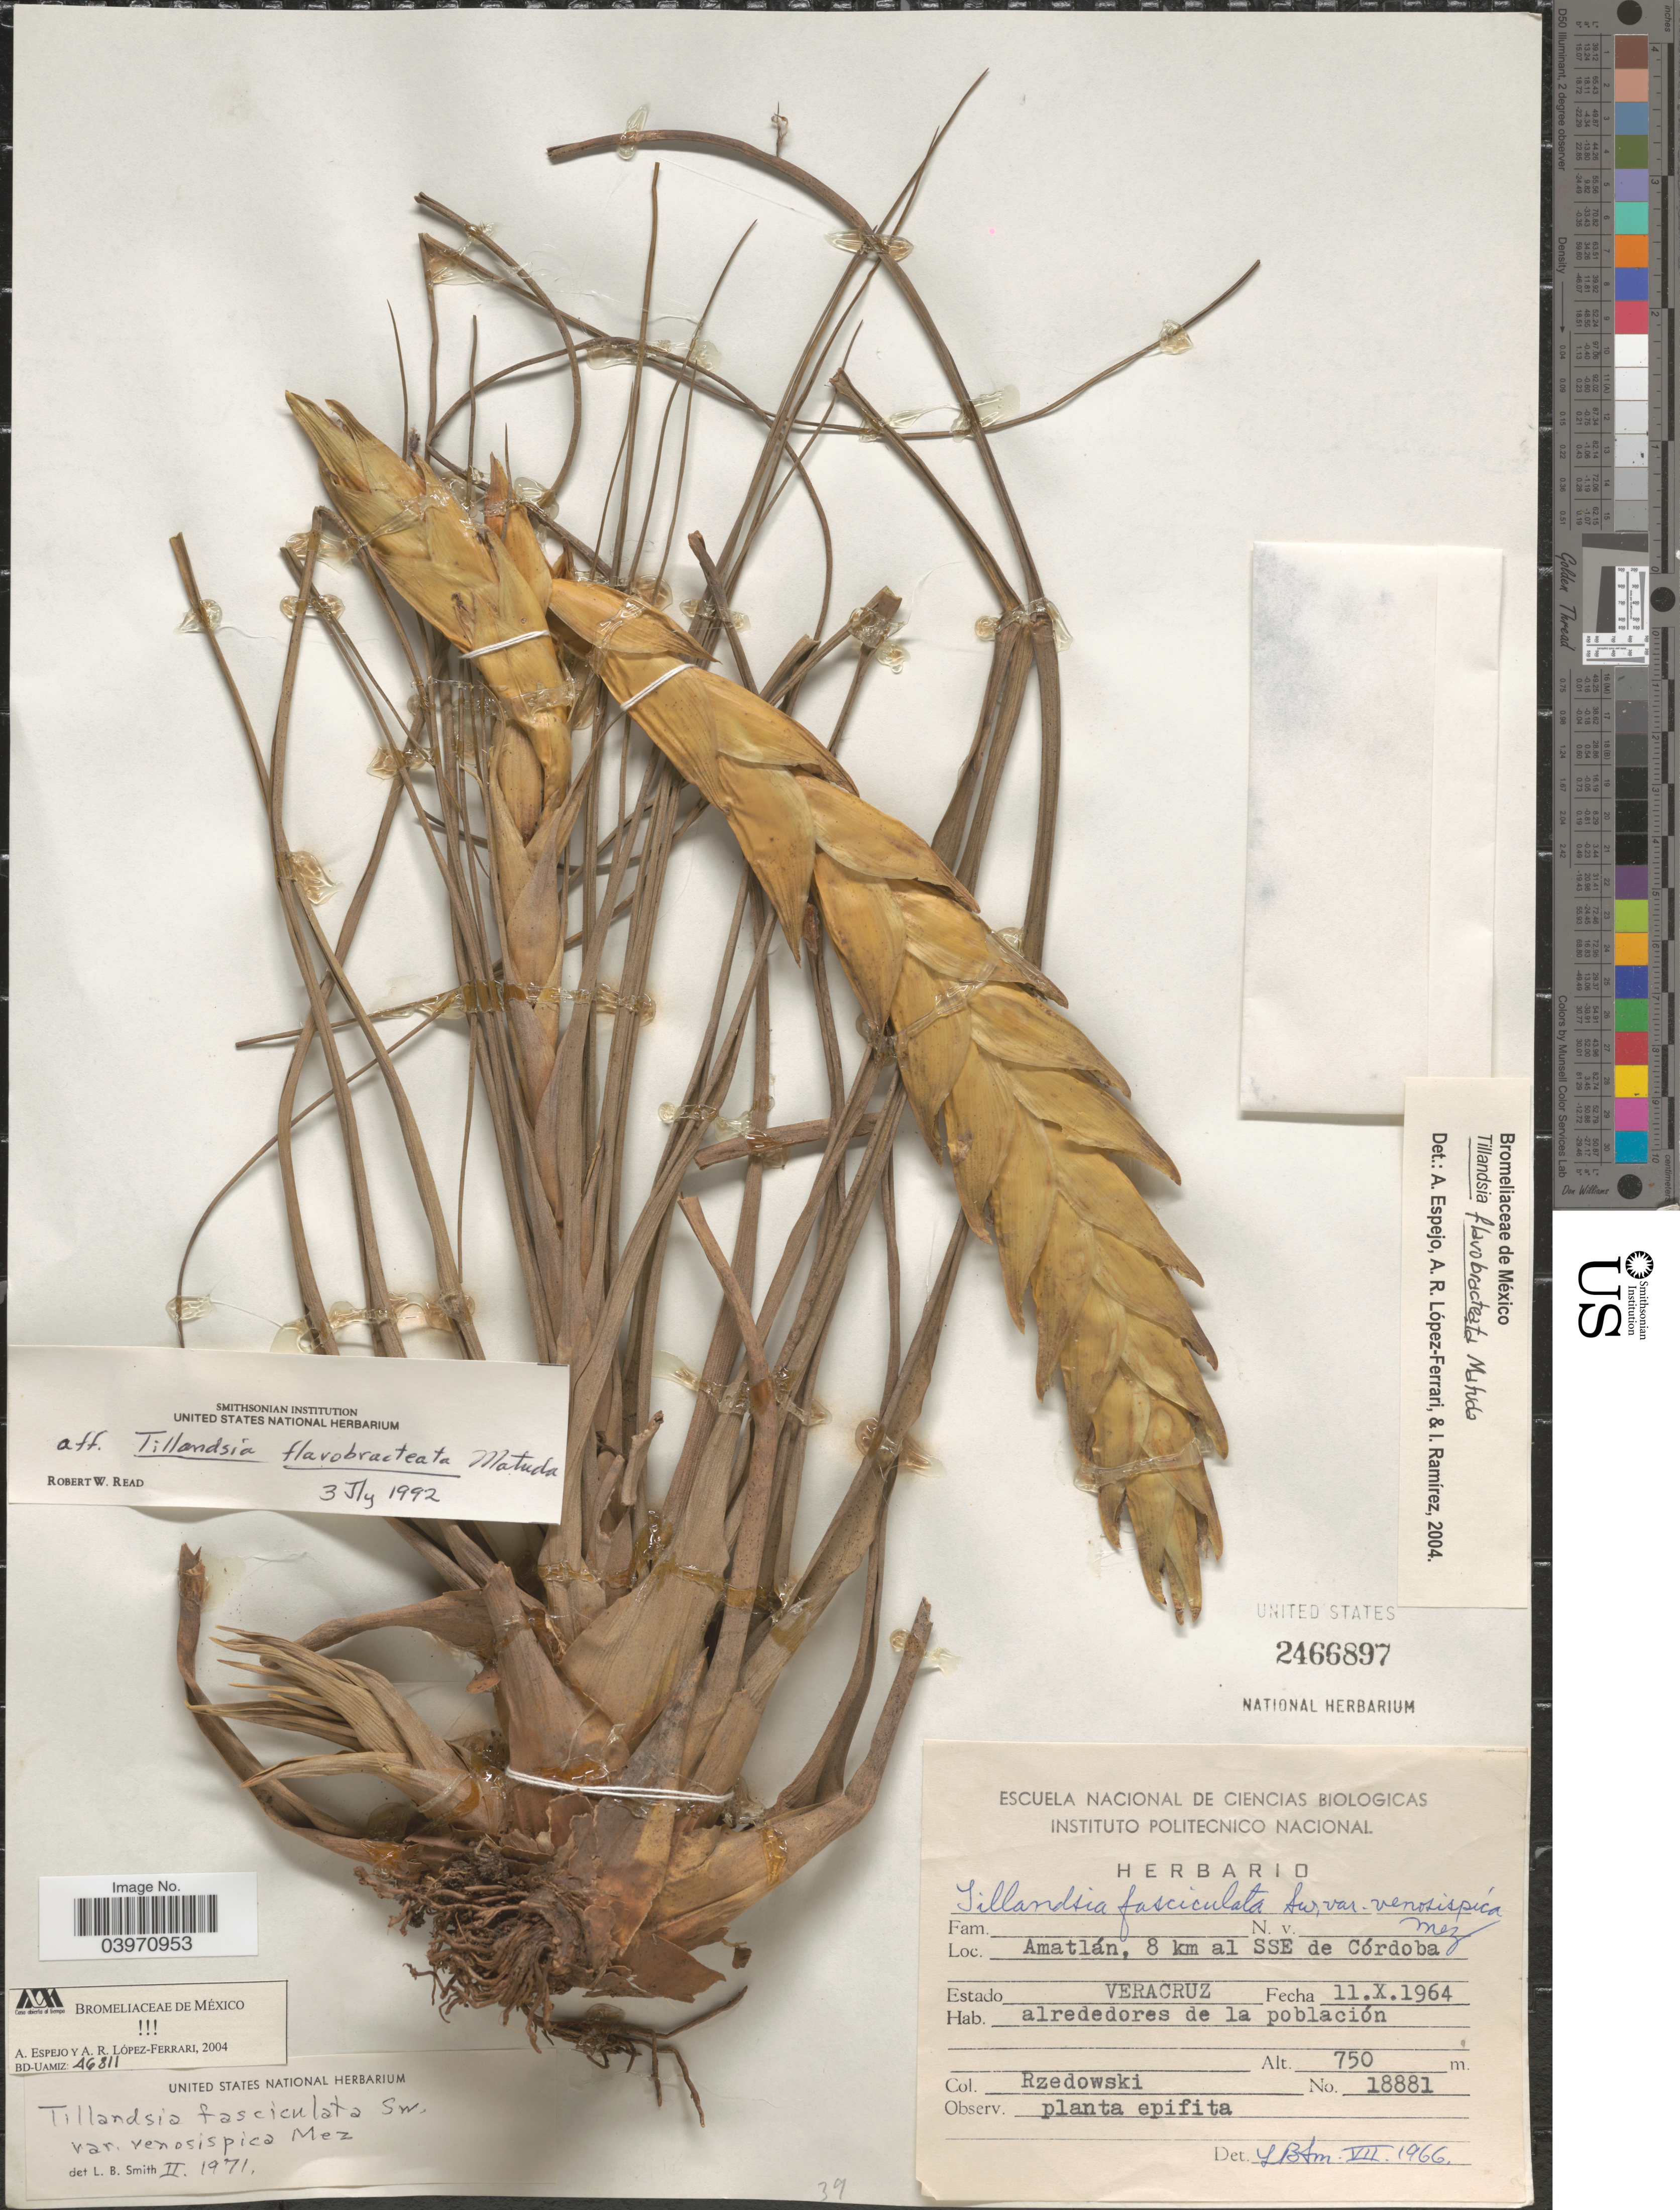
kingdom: Plantae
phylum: Tracheophyta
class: Liliopsida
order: Poales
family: Bromeliaceae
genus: Tillandsia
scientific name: Tillandsia flavobracteata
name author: Matuda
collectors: Rzedowski, --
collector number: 18881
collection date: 1964-10-11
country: Mexico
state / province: Veracruz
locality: Amatlán, 8 km al SSE de Córdoba.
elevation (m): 750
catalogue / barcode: US 2466897